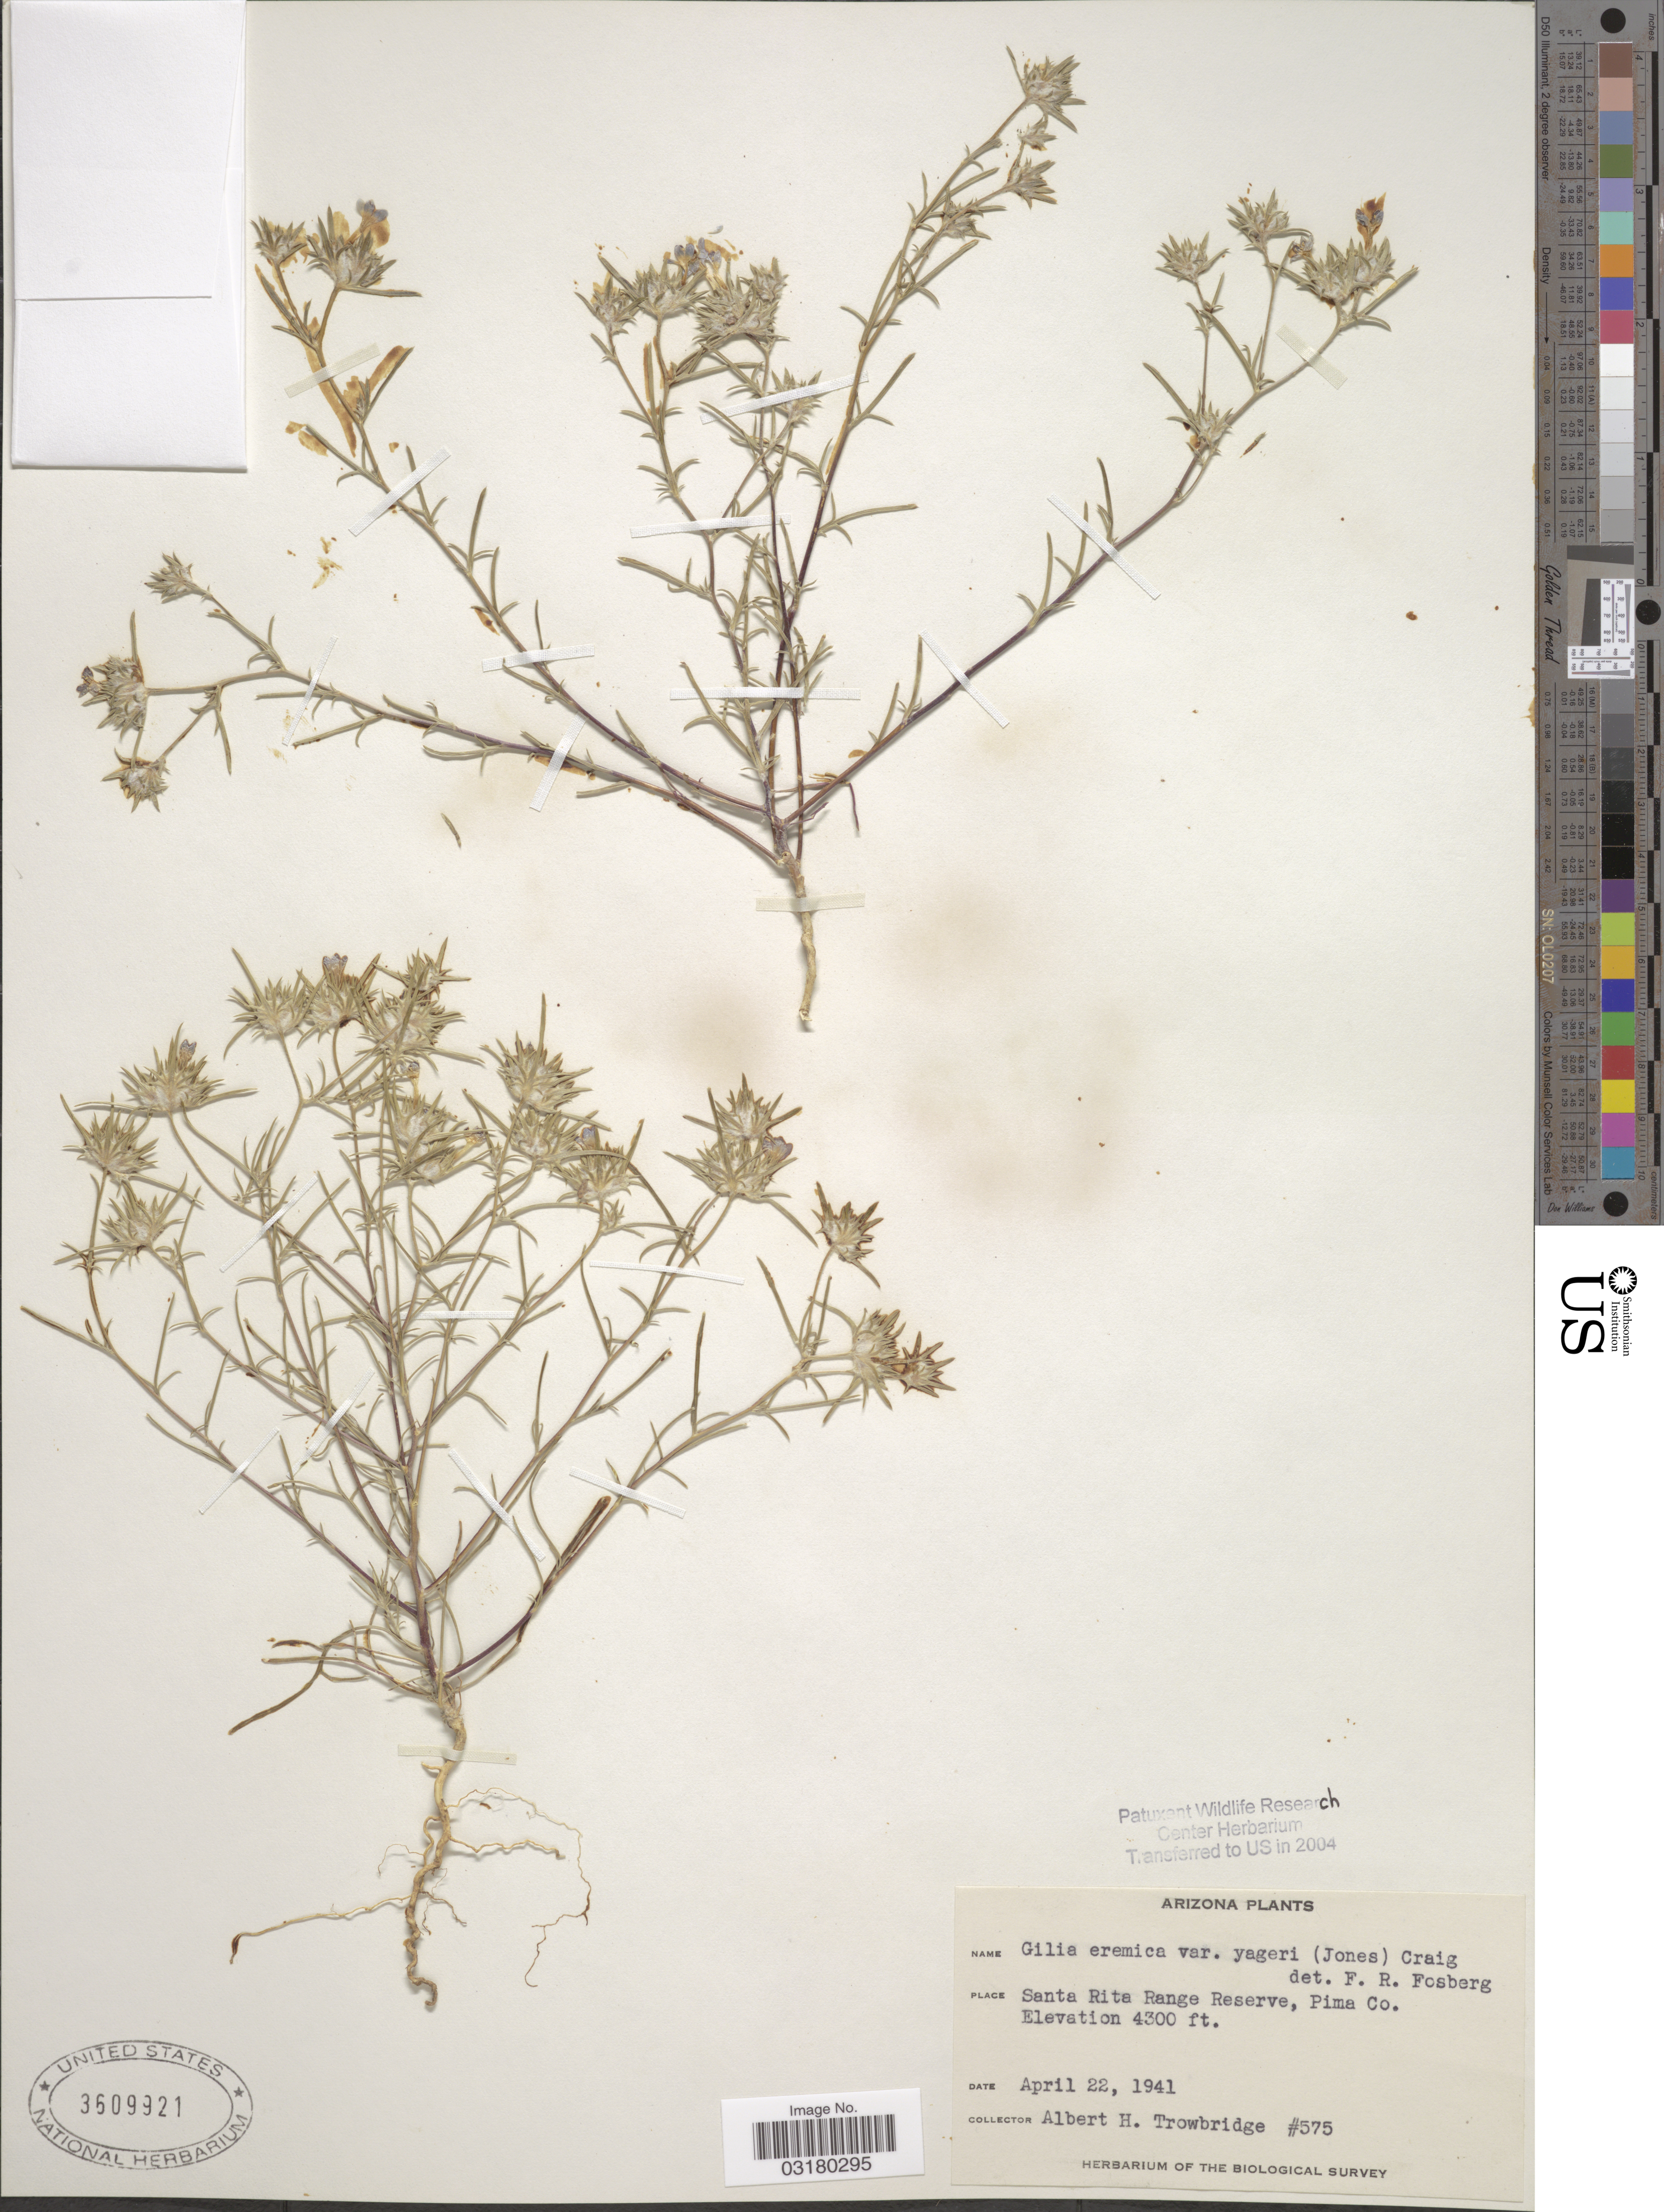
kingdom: Plantae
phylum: Tracheophyta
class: Magnoliopsida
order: Ericales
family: Polemoniaceae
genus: Eriastrum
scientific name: Eriastrum eremicum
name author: (Jeps.) H. Mason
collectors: A. H. Trowbridge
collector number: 575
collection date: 1941-04-22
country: United States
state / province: Arizona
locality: Santa Rita Range Reserve, Pima Co.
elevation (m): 1311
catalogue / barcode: US 3609921